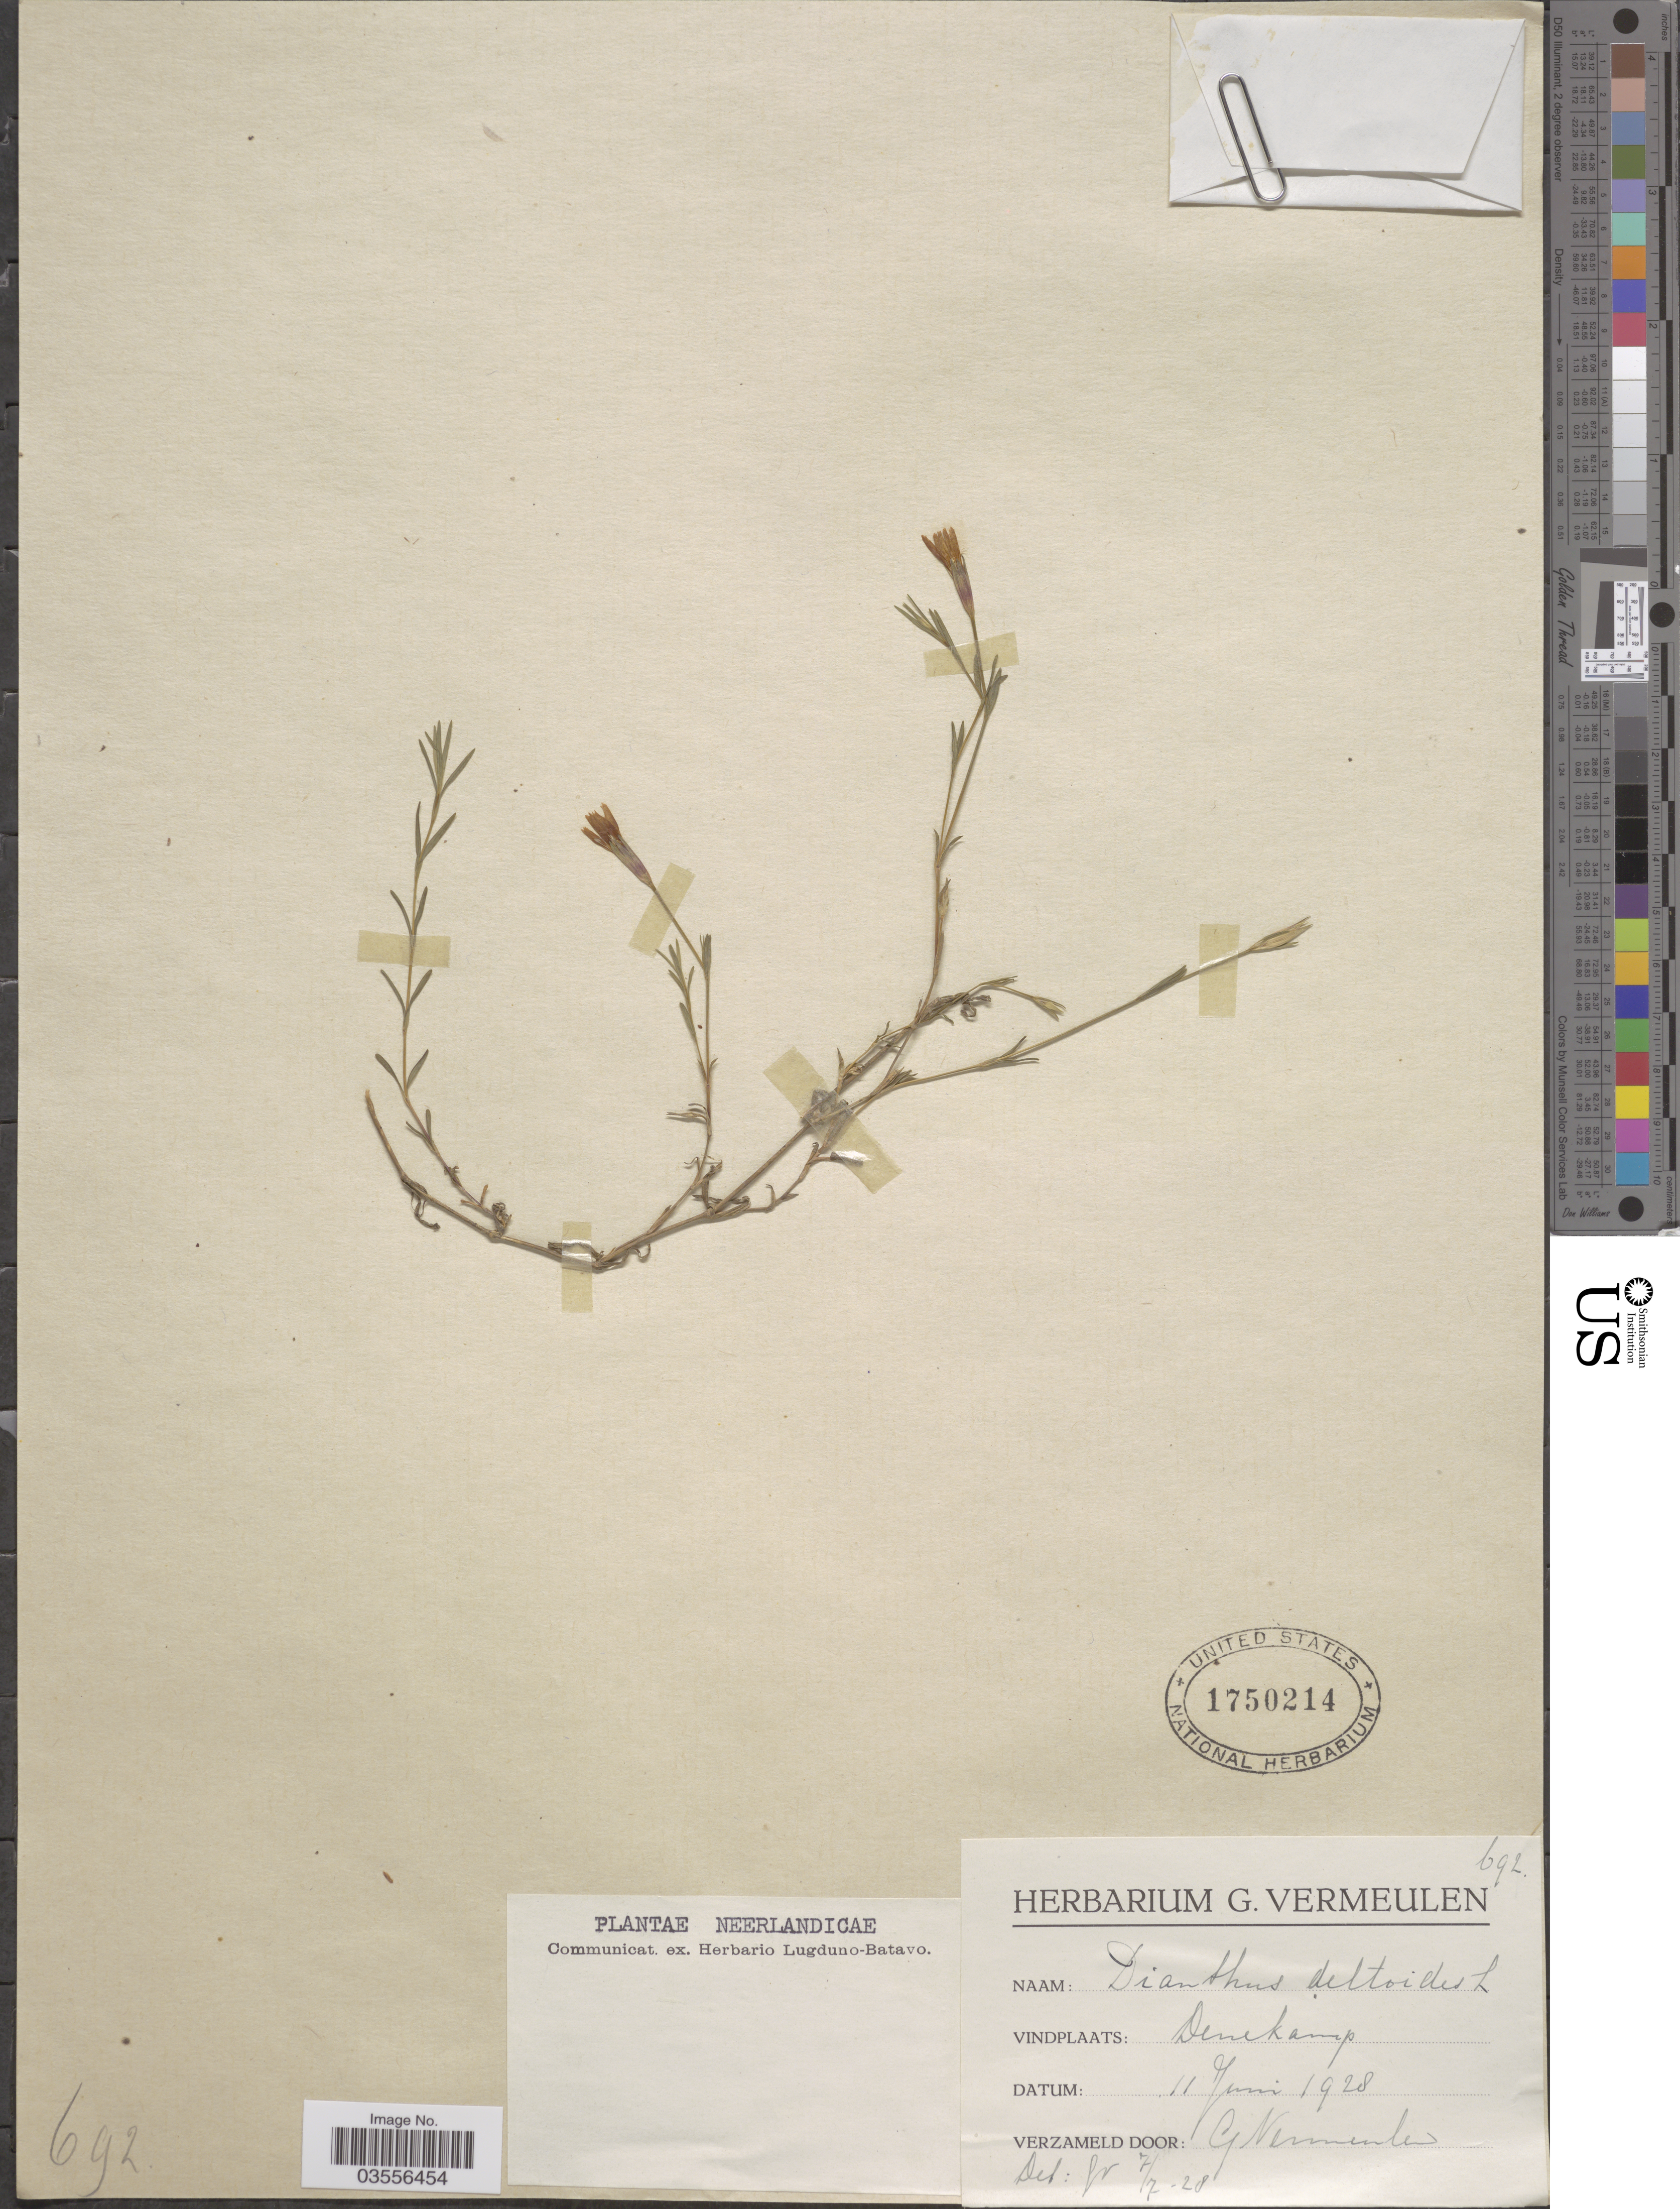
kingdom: Plantae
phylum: Tracheophyta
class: Magnoliopsida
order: Caryophyllales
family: Caryophyllaceae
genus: Dianthus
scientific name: Dianthus deltoides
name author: L.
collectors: G. Vermeulen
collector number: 692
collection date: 1928-06-11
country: Netherlands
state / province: Overijssel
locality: Denekamp.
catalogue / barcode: US 1750214